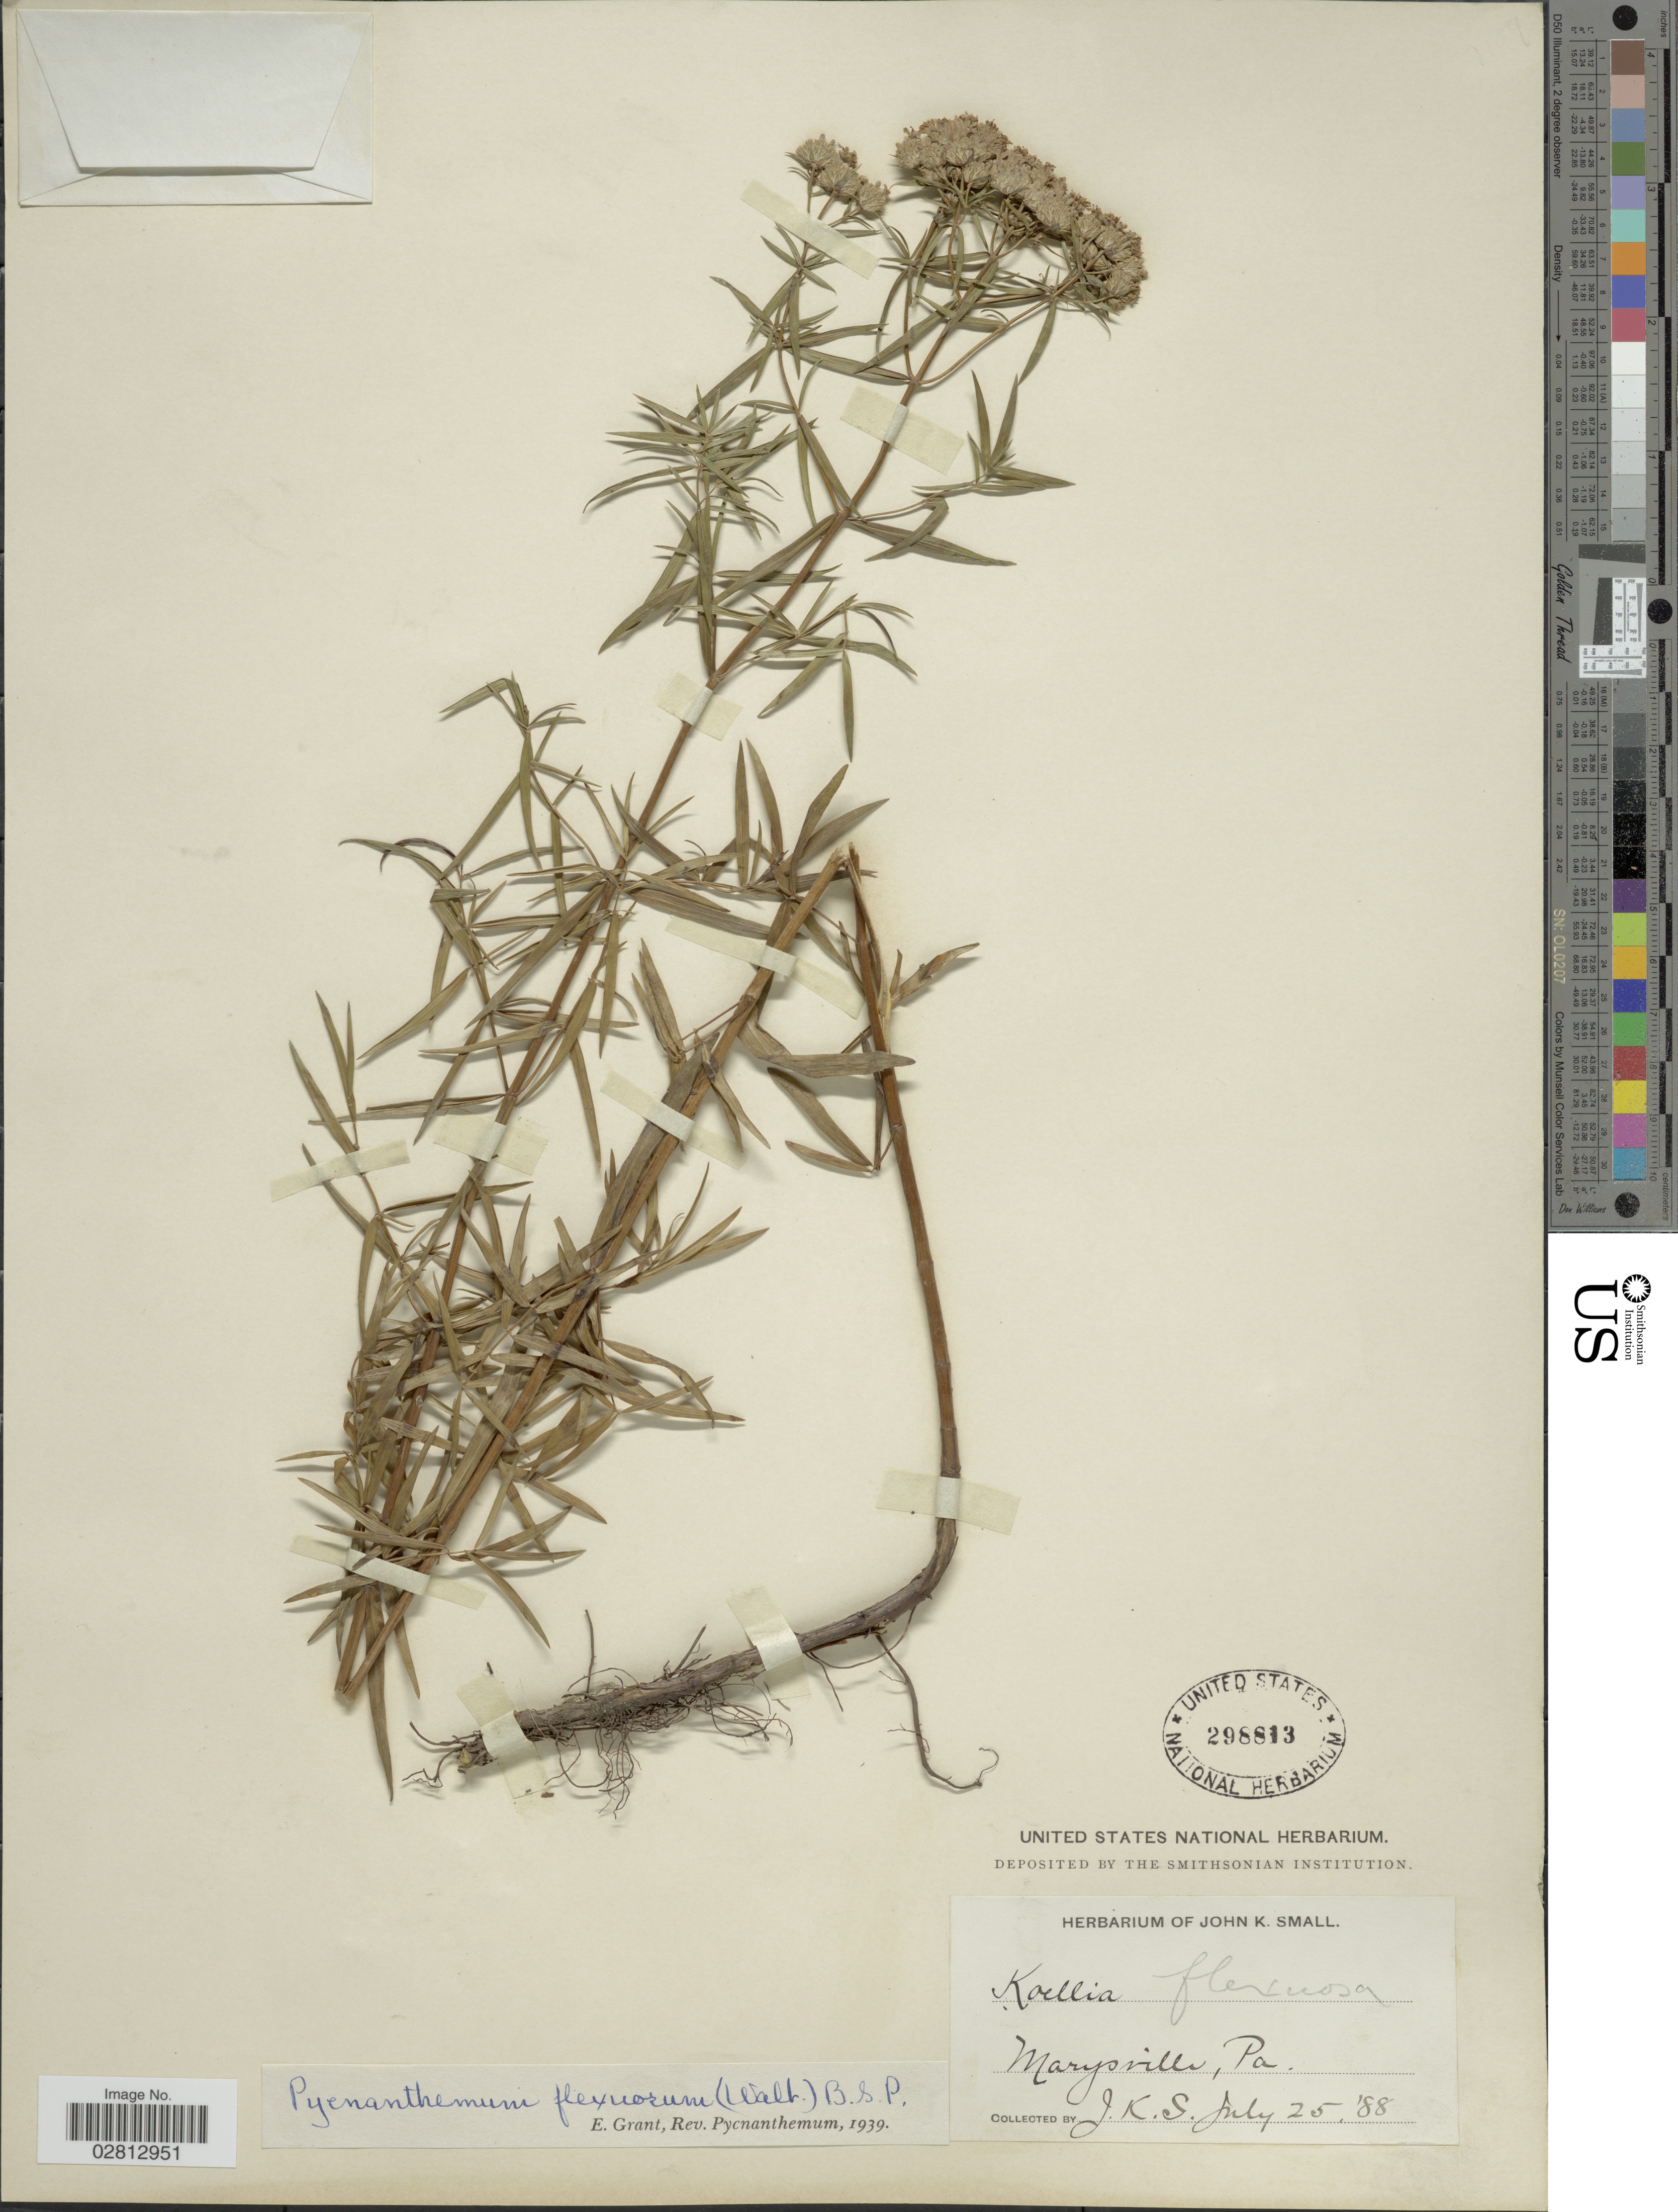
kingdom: Plantae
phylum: Tracheophyta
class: Magnoliopsida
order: Lamiales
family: Lamiaceae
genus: Pycnanthemum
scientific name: Pycnanthemum tenuifolium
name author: Schrad.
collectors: J. K. Small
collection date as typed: Transcribed d/m/y: 25/7/88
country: United States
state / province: Pennsylvania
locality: Marysville.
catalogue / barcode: US 298813